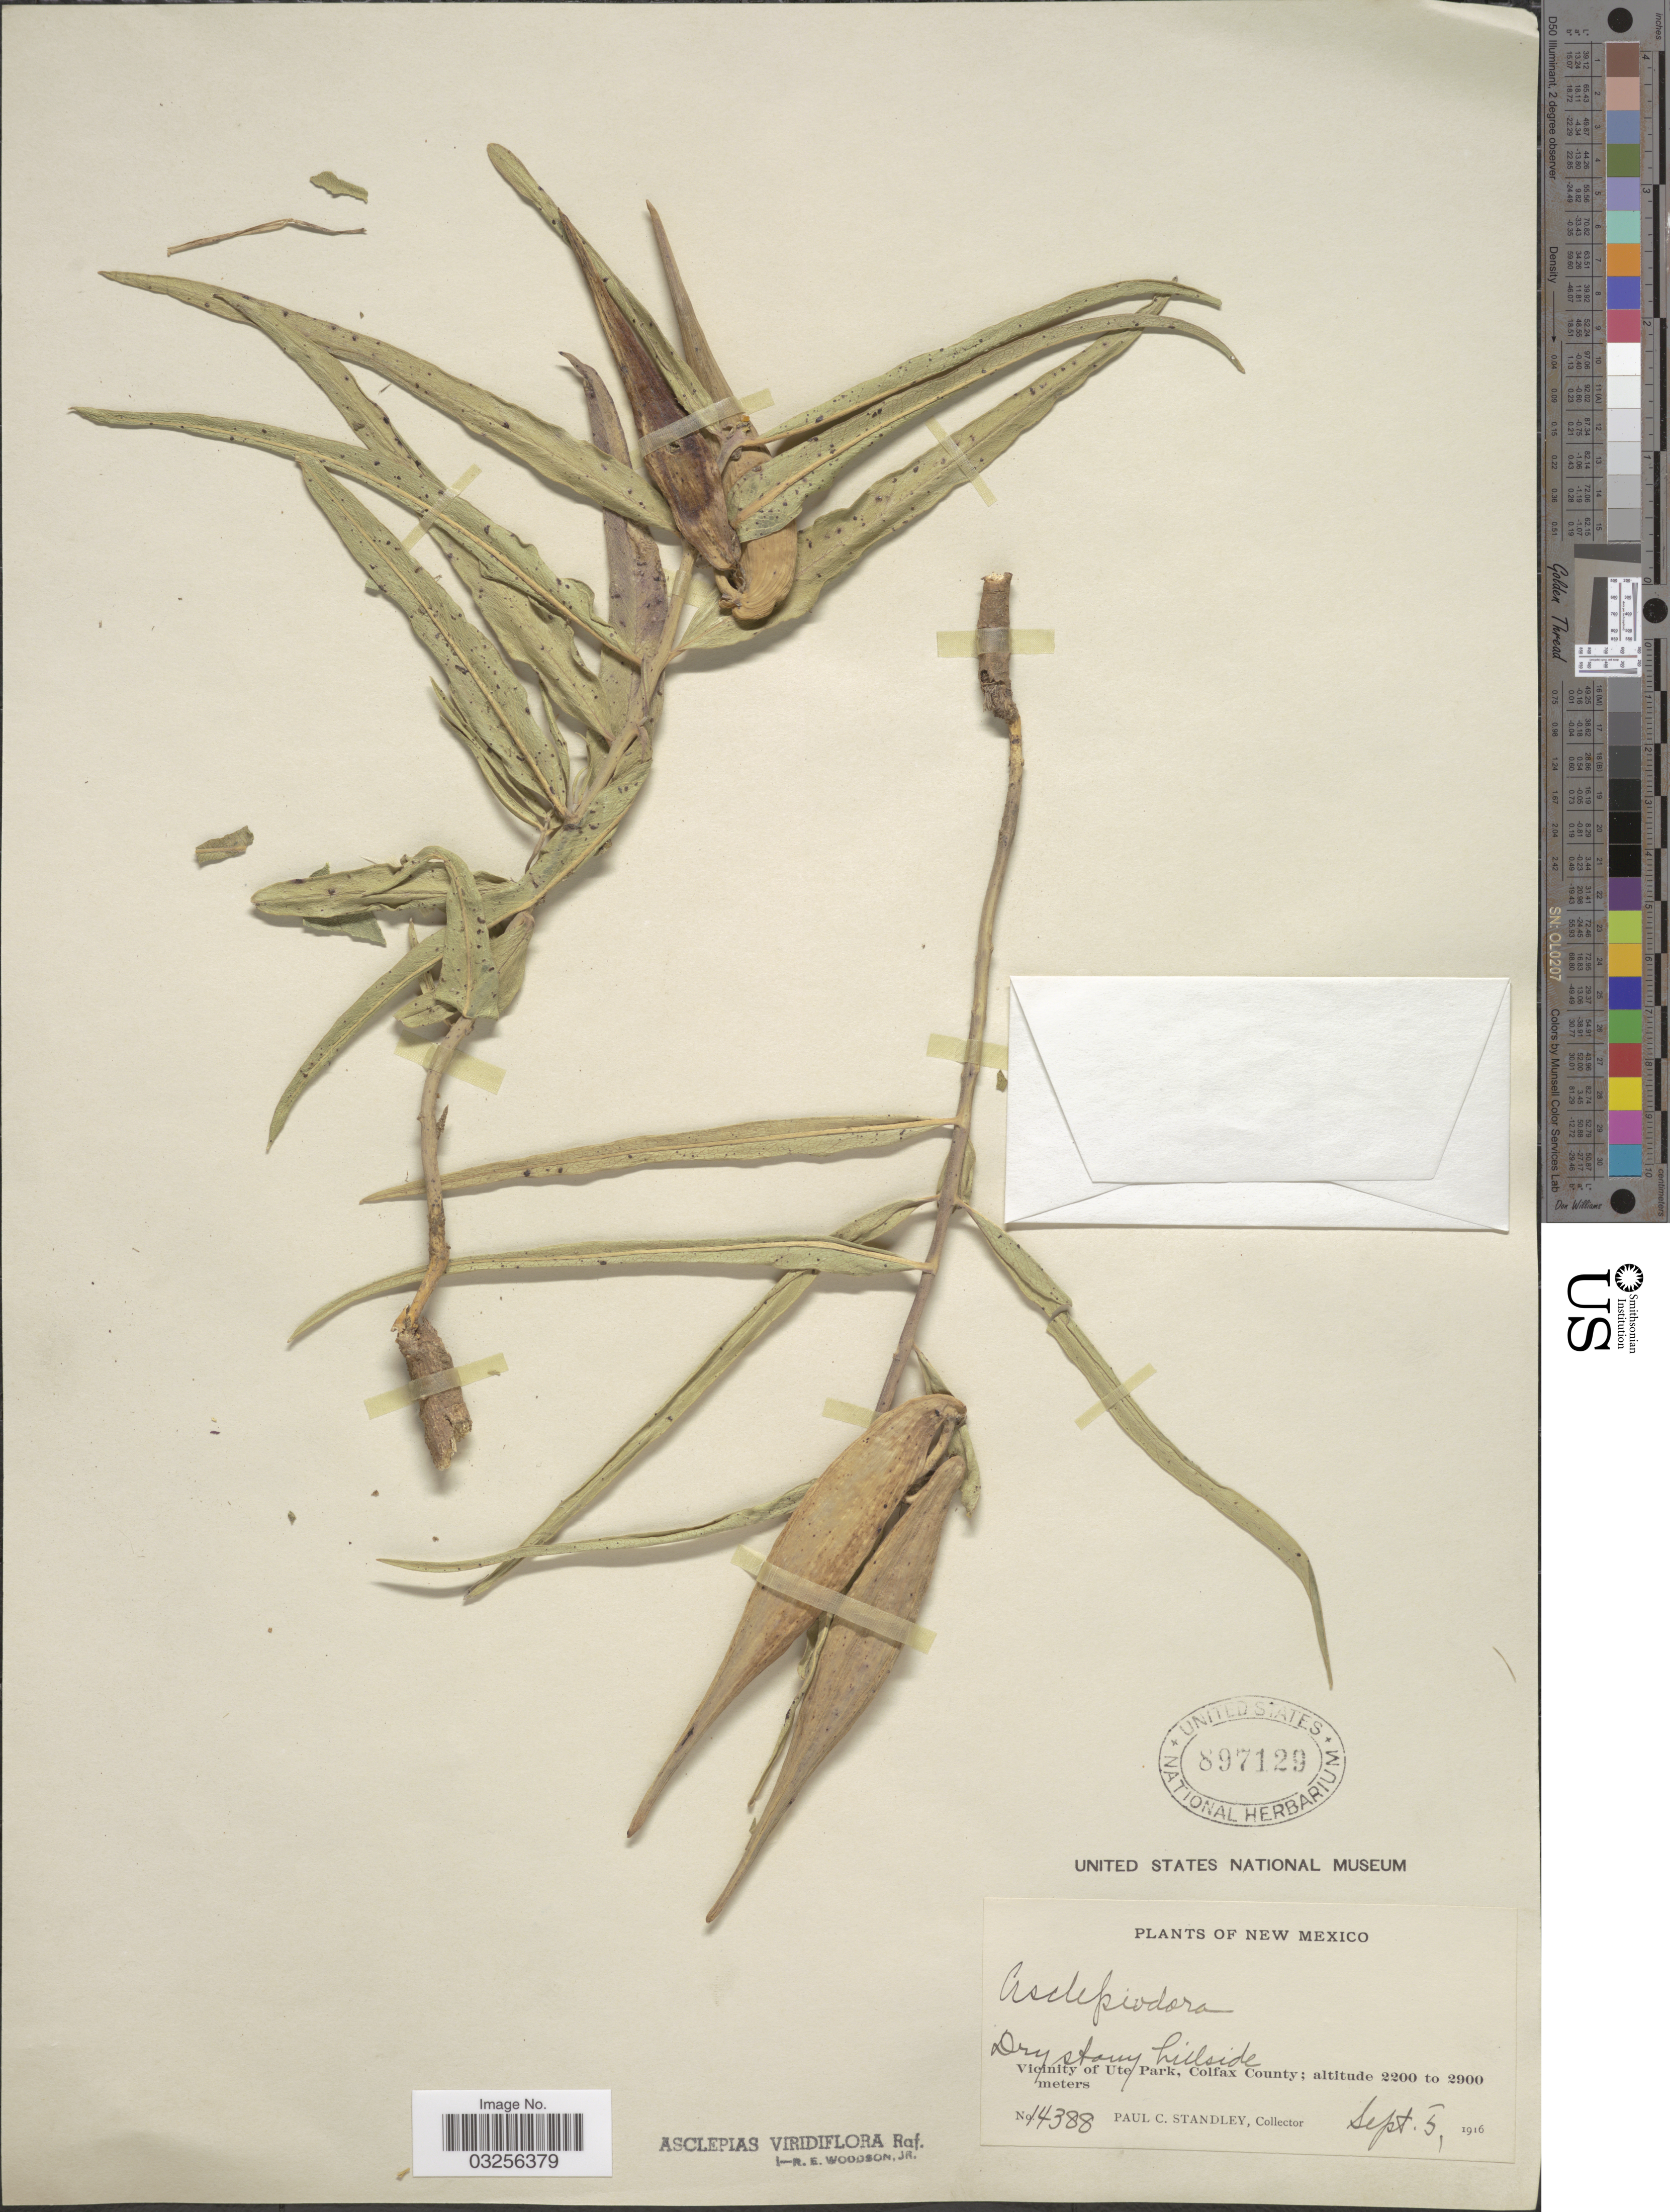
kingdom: Plantae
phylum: Tracheophyta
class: Magnoliopsida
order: Gentianales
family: Apocynaceae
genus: Asclepias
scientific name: Asclepias viridiflora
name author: Raf.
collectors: P. C. Standley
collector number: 14388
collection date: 1916-09-05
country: United States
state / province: New Mexico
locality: Vicinity of Ute Park, Colfax County.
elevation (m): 2200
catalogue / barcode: US 897129